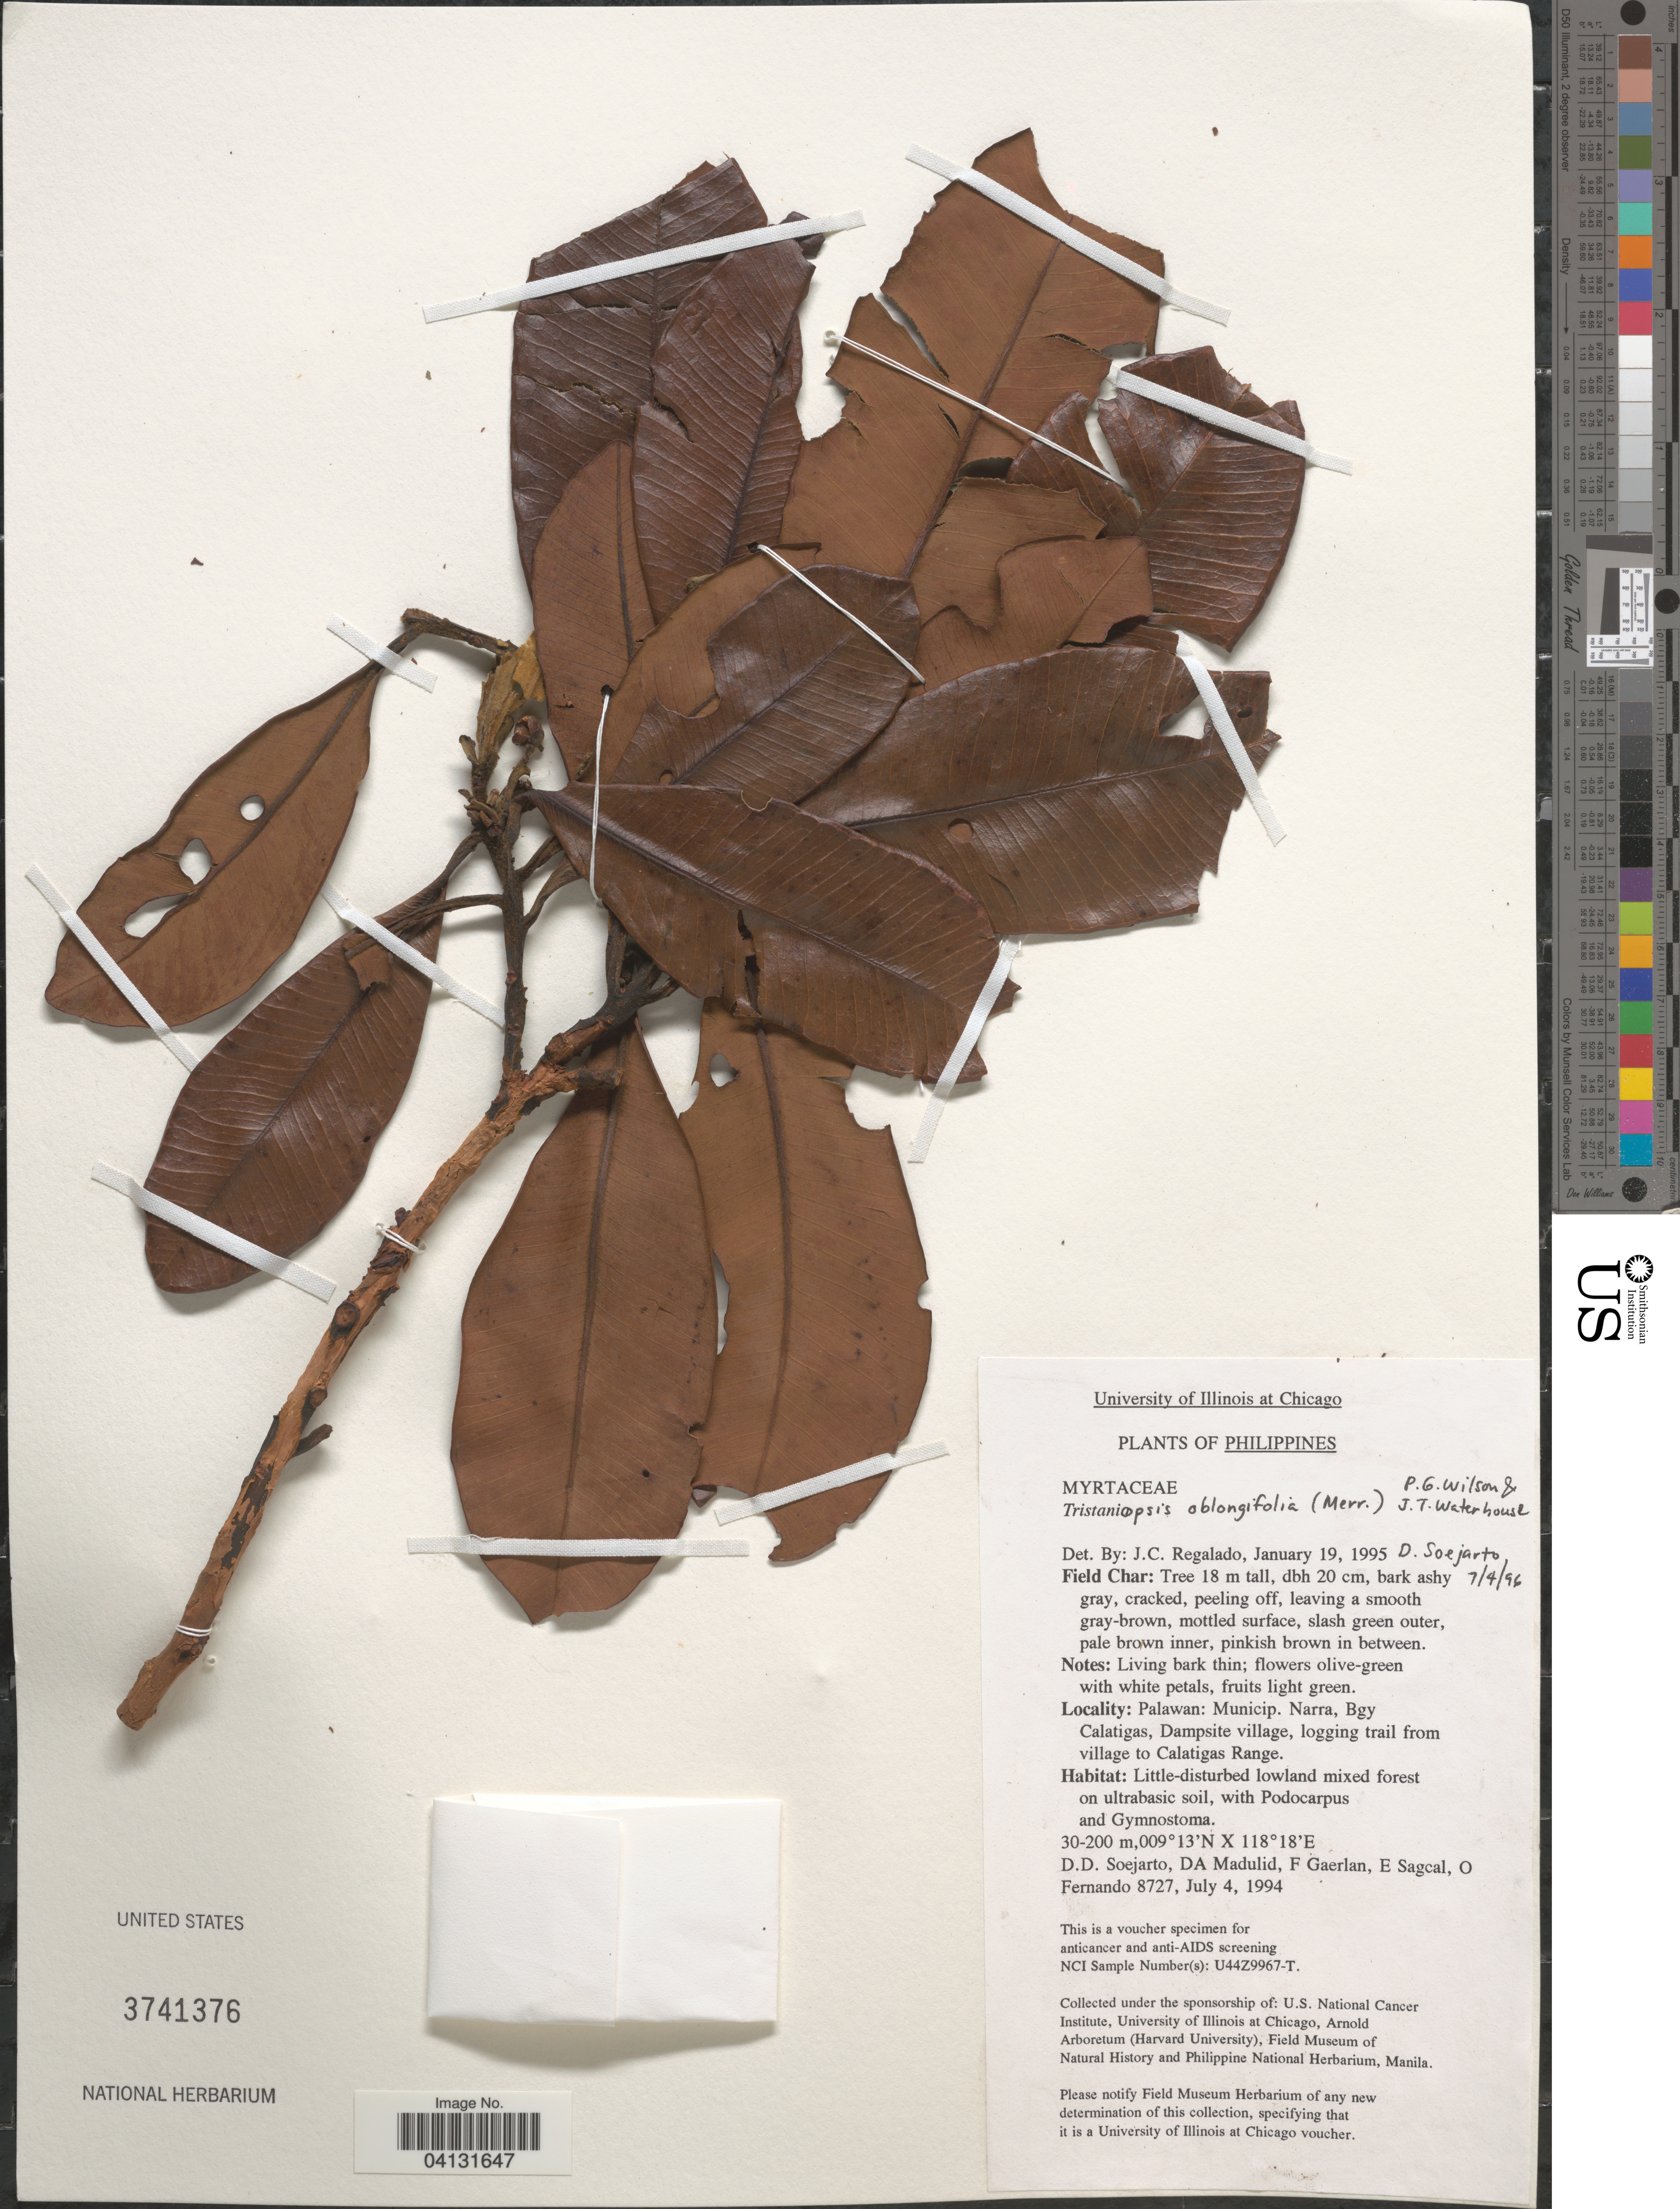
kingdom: Plantae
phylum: Tracheophyta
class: Magnoliopsida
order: Myrtales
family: Myrtaceae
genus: Tristaniopsis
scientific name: Tristaniopsis oblongifolia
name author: (Merr.) P.G. Wilson & J. T. Waterh.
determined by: Soejarto, D.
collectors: D. Madulid, F. Gaerlan, E. Sagcal & O. Fernando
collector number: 8727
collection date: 1994-07-04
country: Philippines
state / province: Mimaropa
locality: Palawan: Municip. Narra, Bgy Calatigas, Dampsite village, logging trail from village to Calatigas Range.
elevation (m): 30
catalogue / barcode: US 3741376